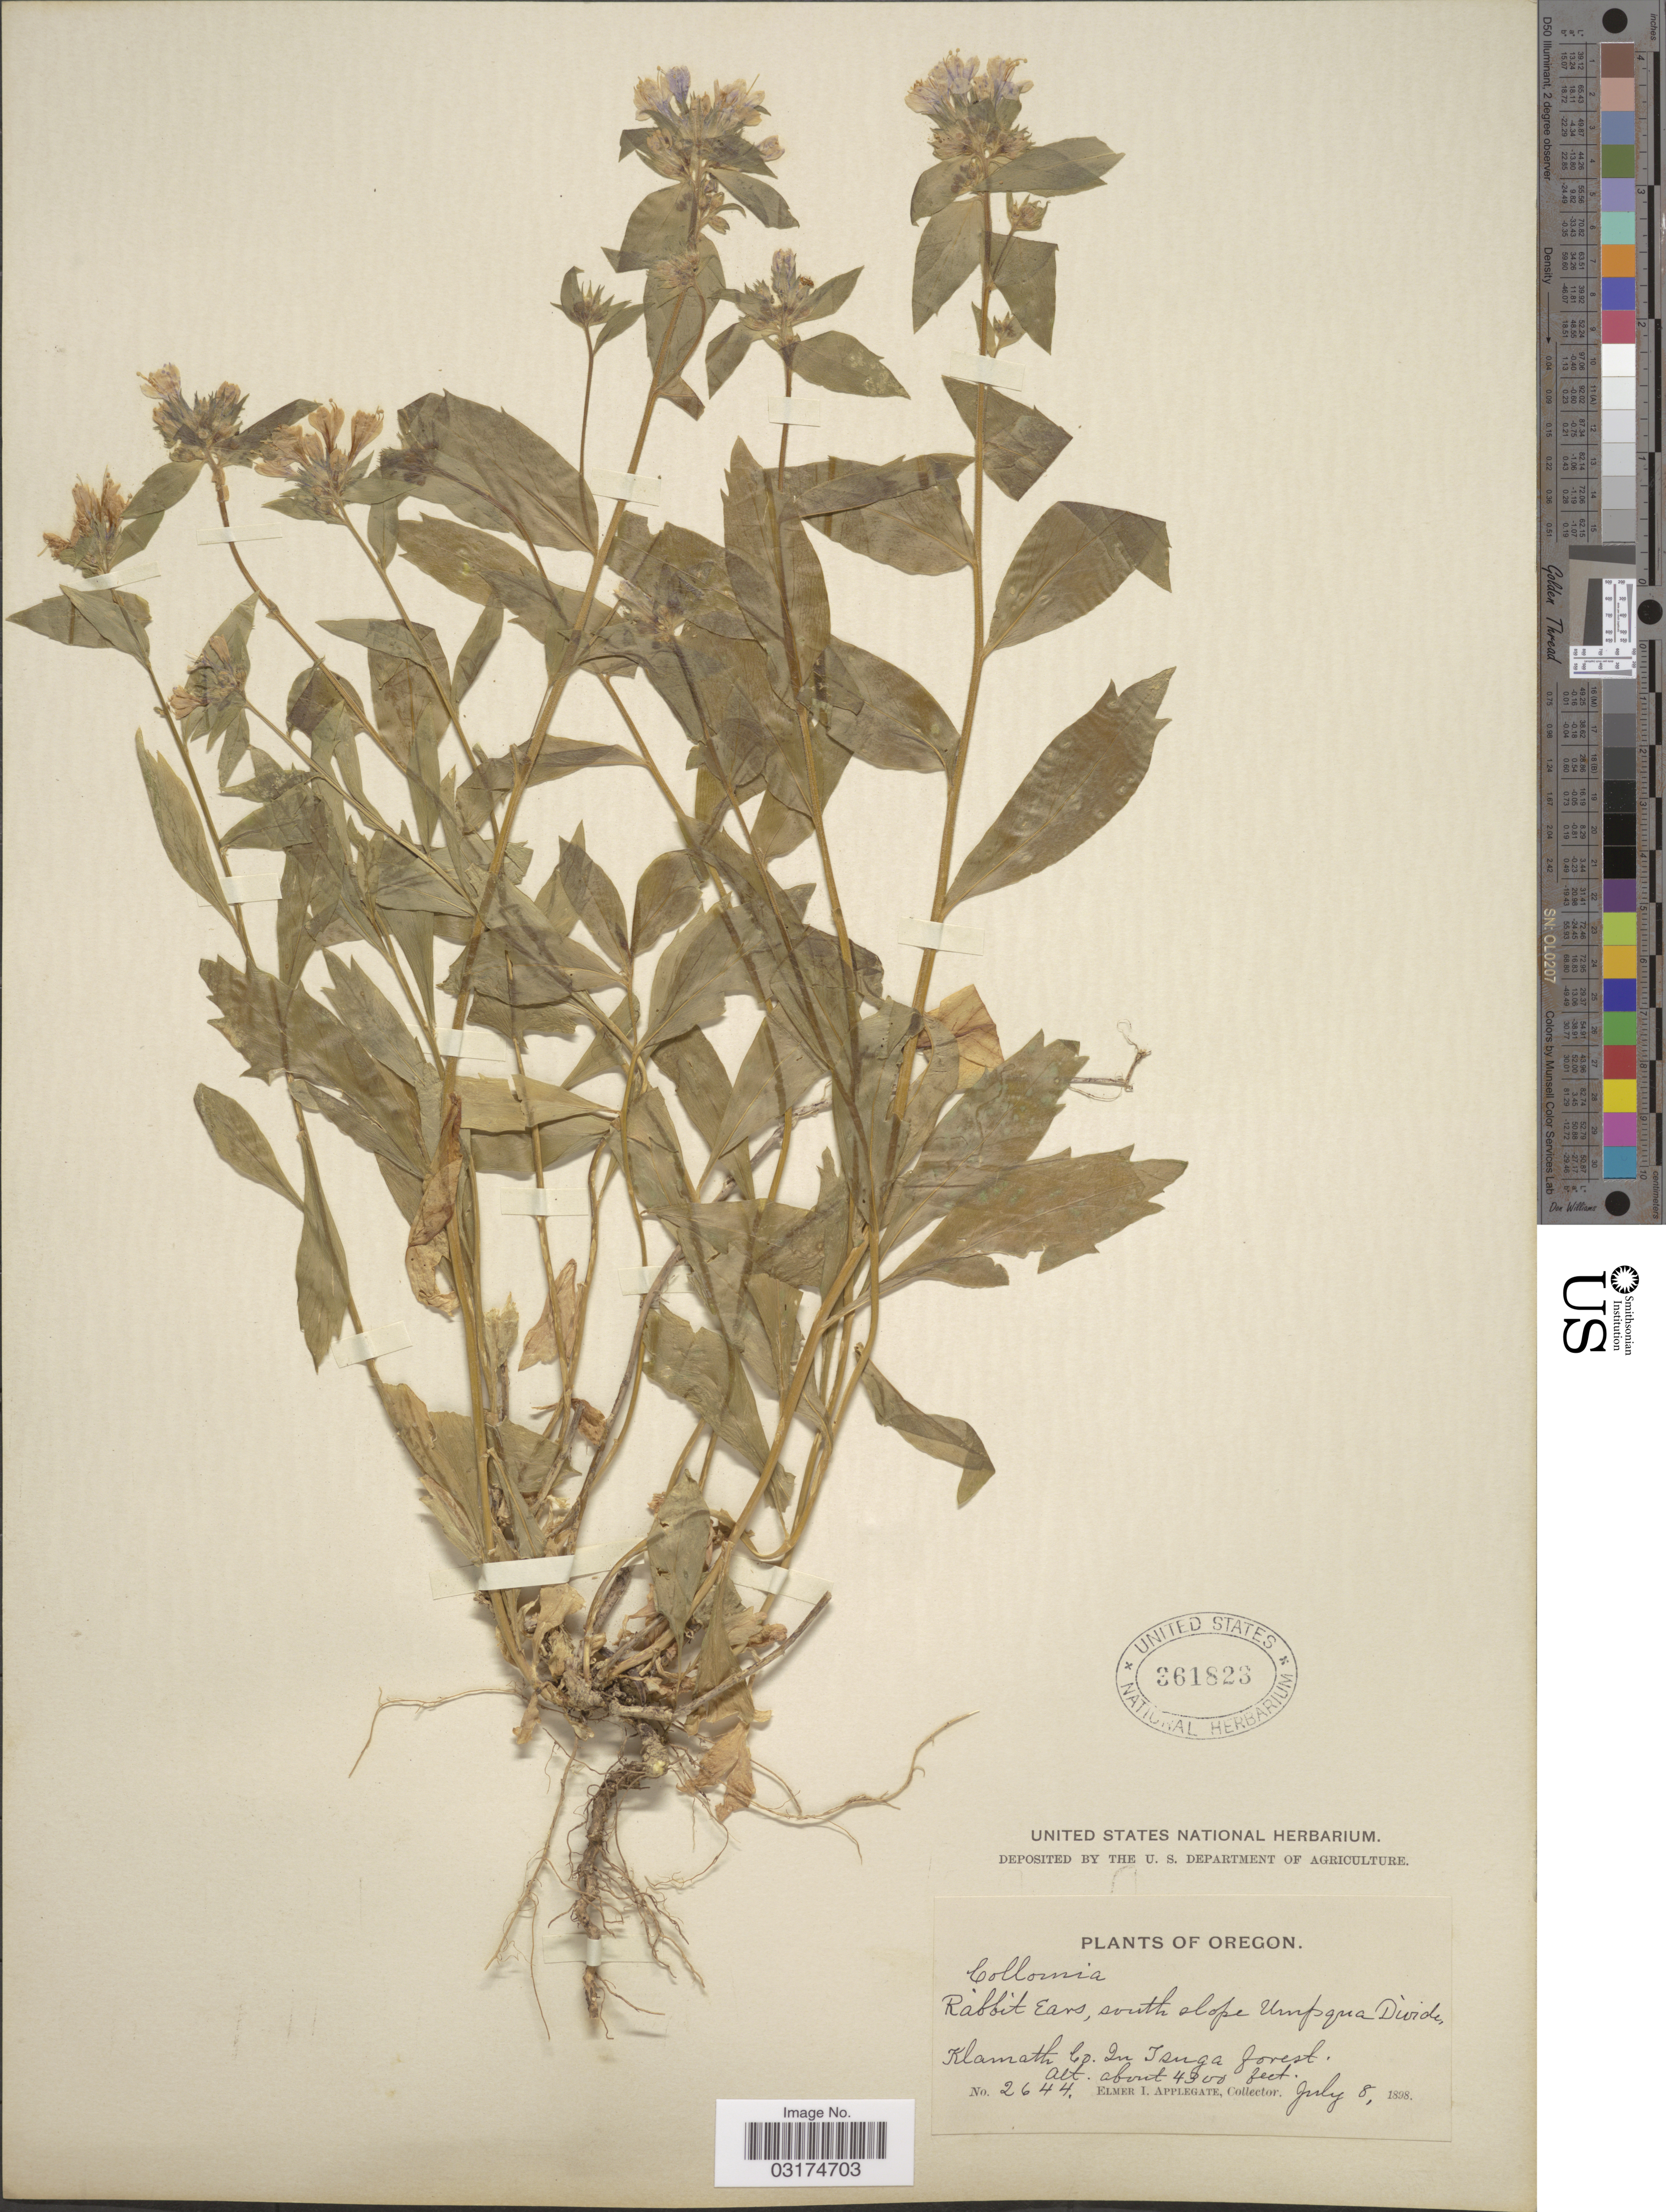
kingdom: Plantae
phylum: Tracheophyta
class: Magnoliopsida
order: Ericales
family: Polemoniaceae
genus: Collomia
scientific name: Collomia mazama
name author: Coville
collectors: E. I. Applegate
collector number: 2644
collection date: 1898-07-08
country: United States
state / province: Oregon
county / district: Klamath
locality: Rabbit Ears, south slope Umpqua Divide, Klamath Co. In Tsuga forest.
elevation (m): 1311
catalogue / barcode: US 361823